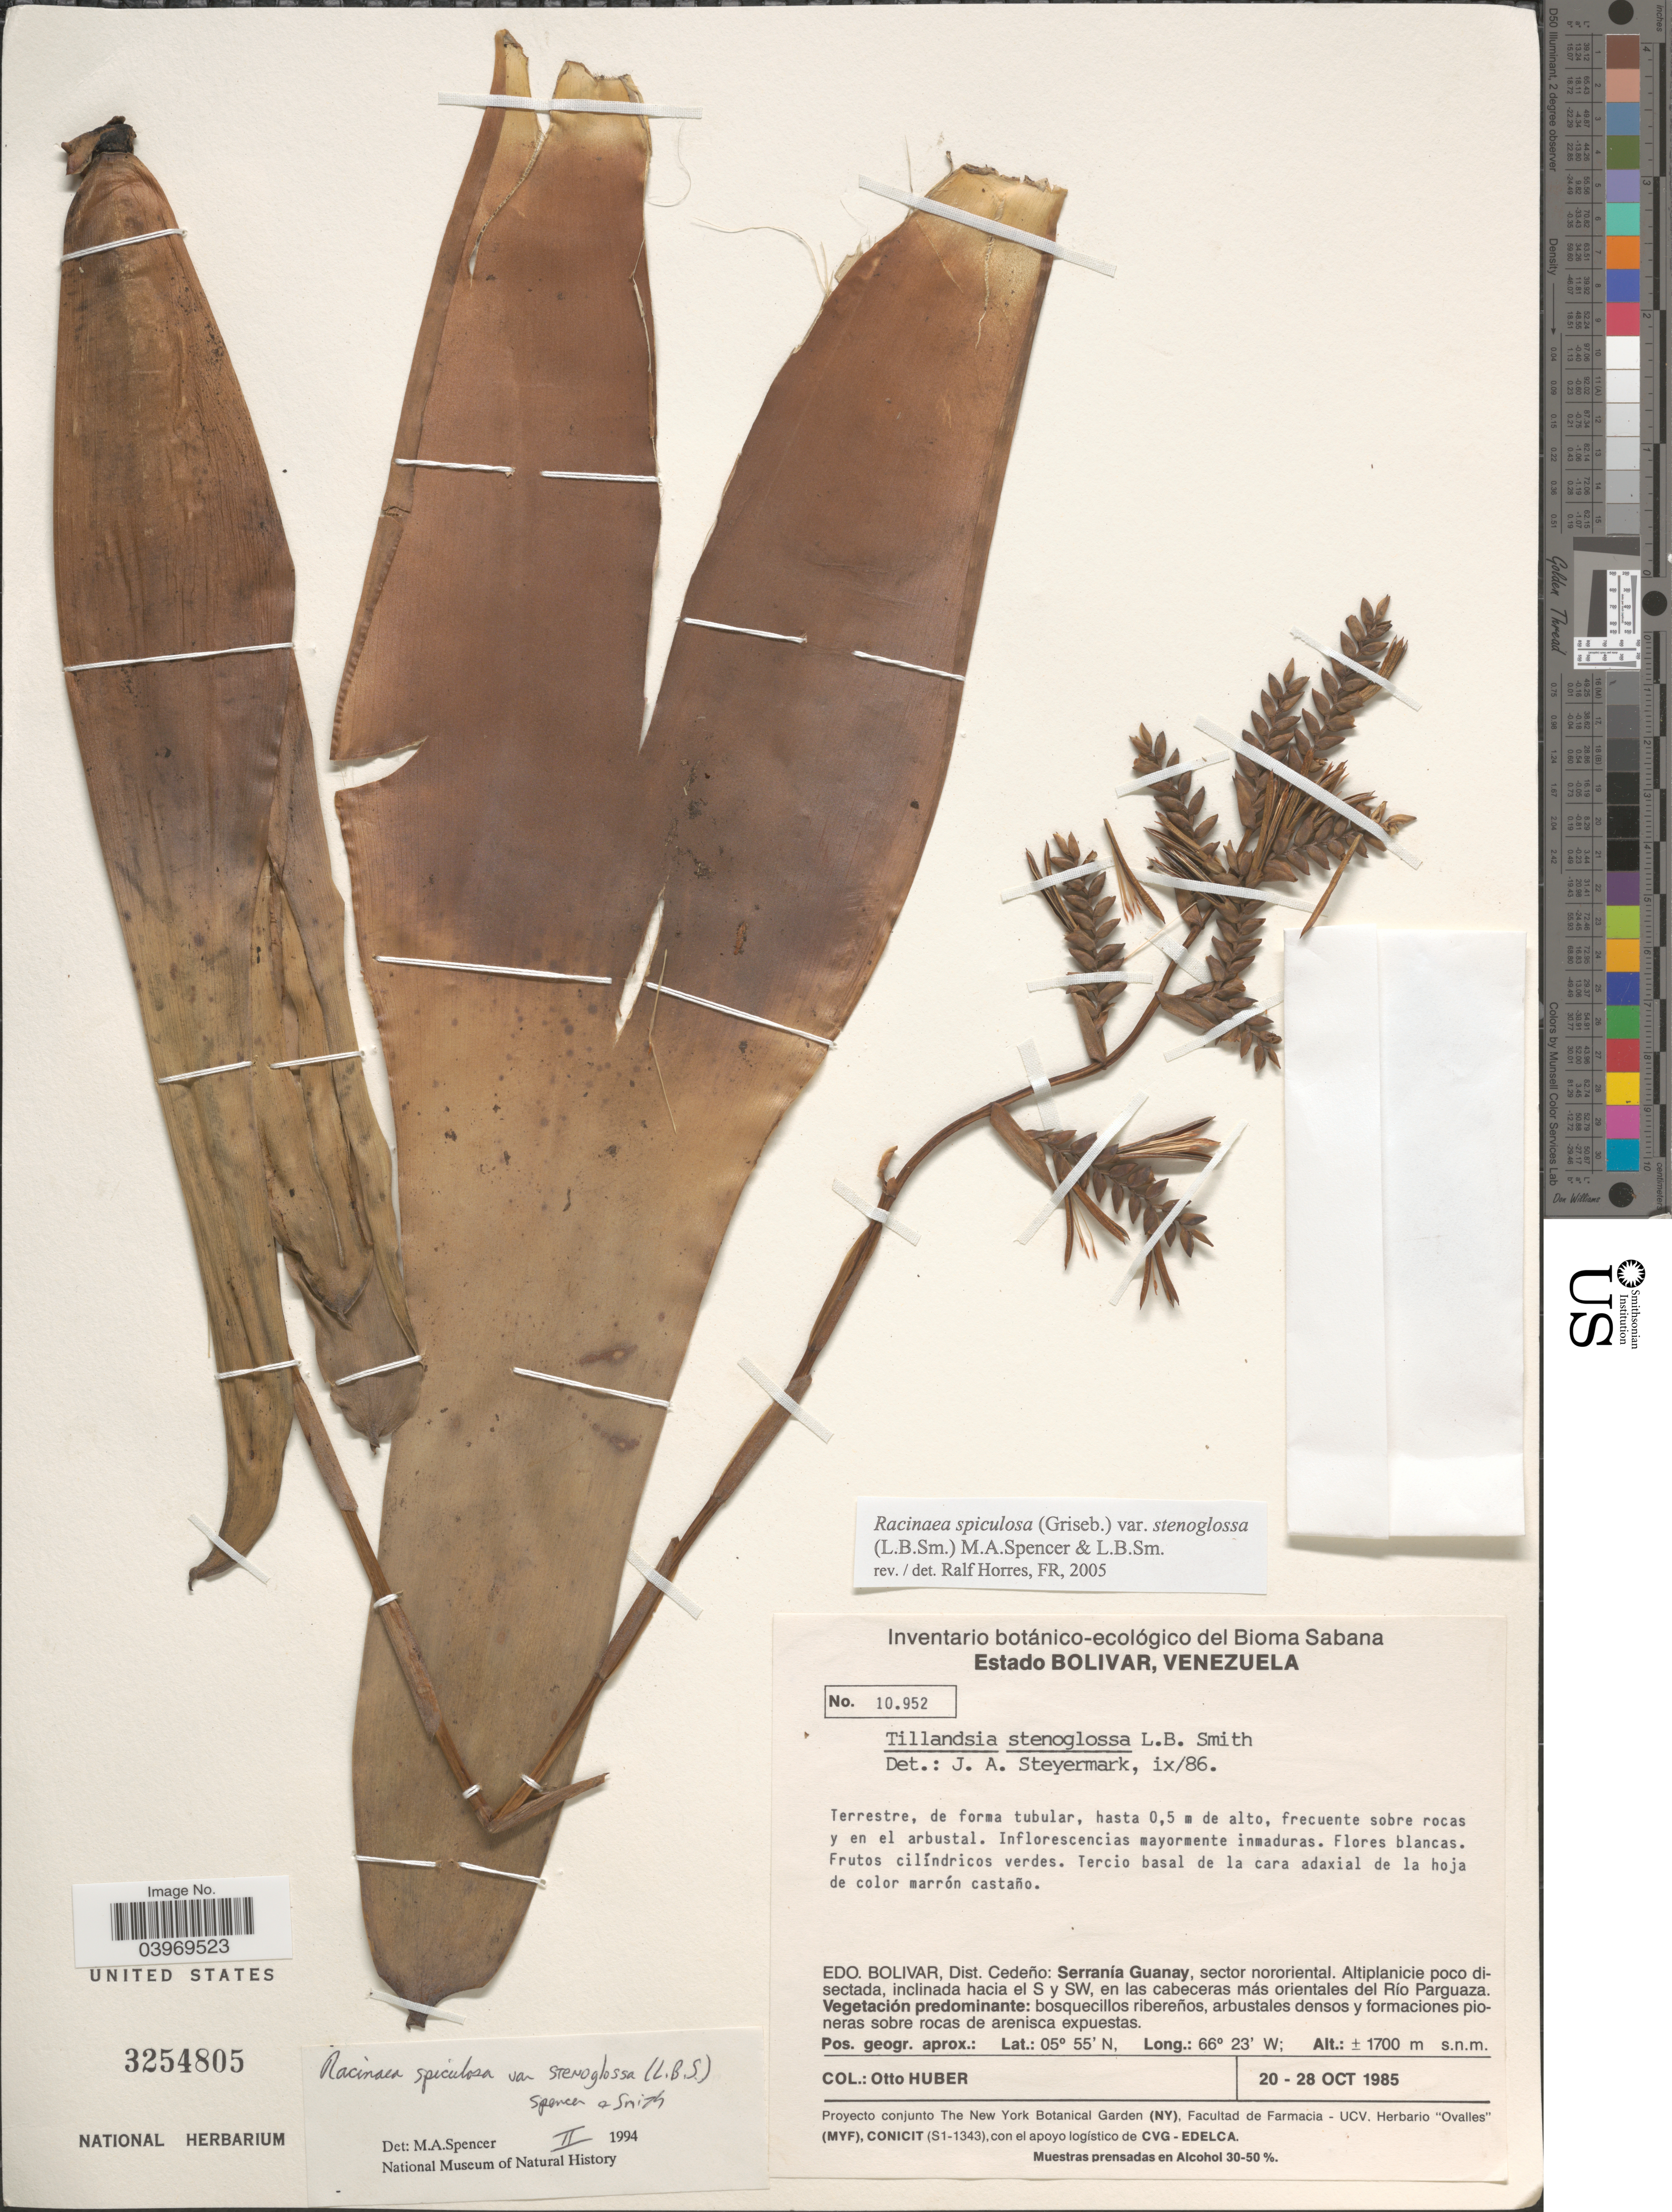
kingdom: Plantae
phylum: Tracheophyta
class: Liliopsida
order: Poales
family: Bromeliaceae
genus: Racinaea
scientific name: Racinaea spiculosa var. stenoglossa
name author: (L.B. Sm.) M.A. Spencer & L.B. Sm.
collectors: O. Huber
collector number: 10952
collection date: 1985-10-20/1985-10-28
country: Venezuela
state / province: Bolivar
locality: Dist. Cedeño: Serranía Guanay, sect nororiental. Altiplanicie poco disectada, inclinada hacia el S y SW, en las cabeceras más orientales del Río Parguaza.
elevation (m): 1700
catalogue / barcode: US 3254805